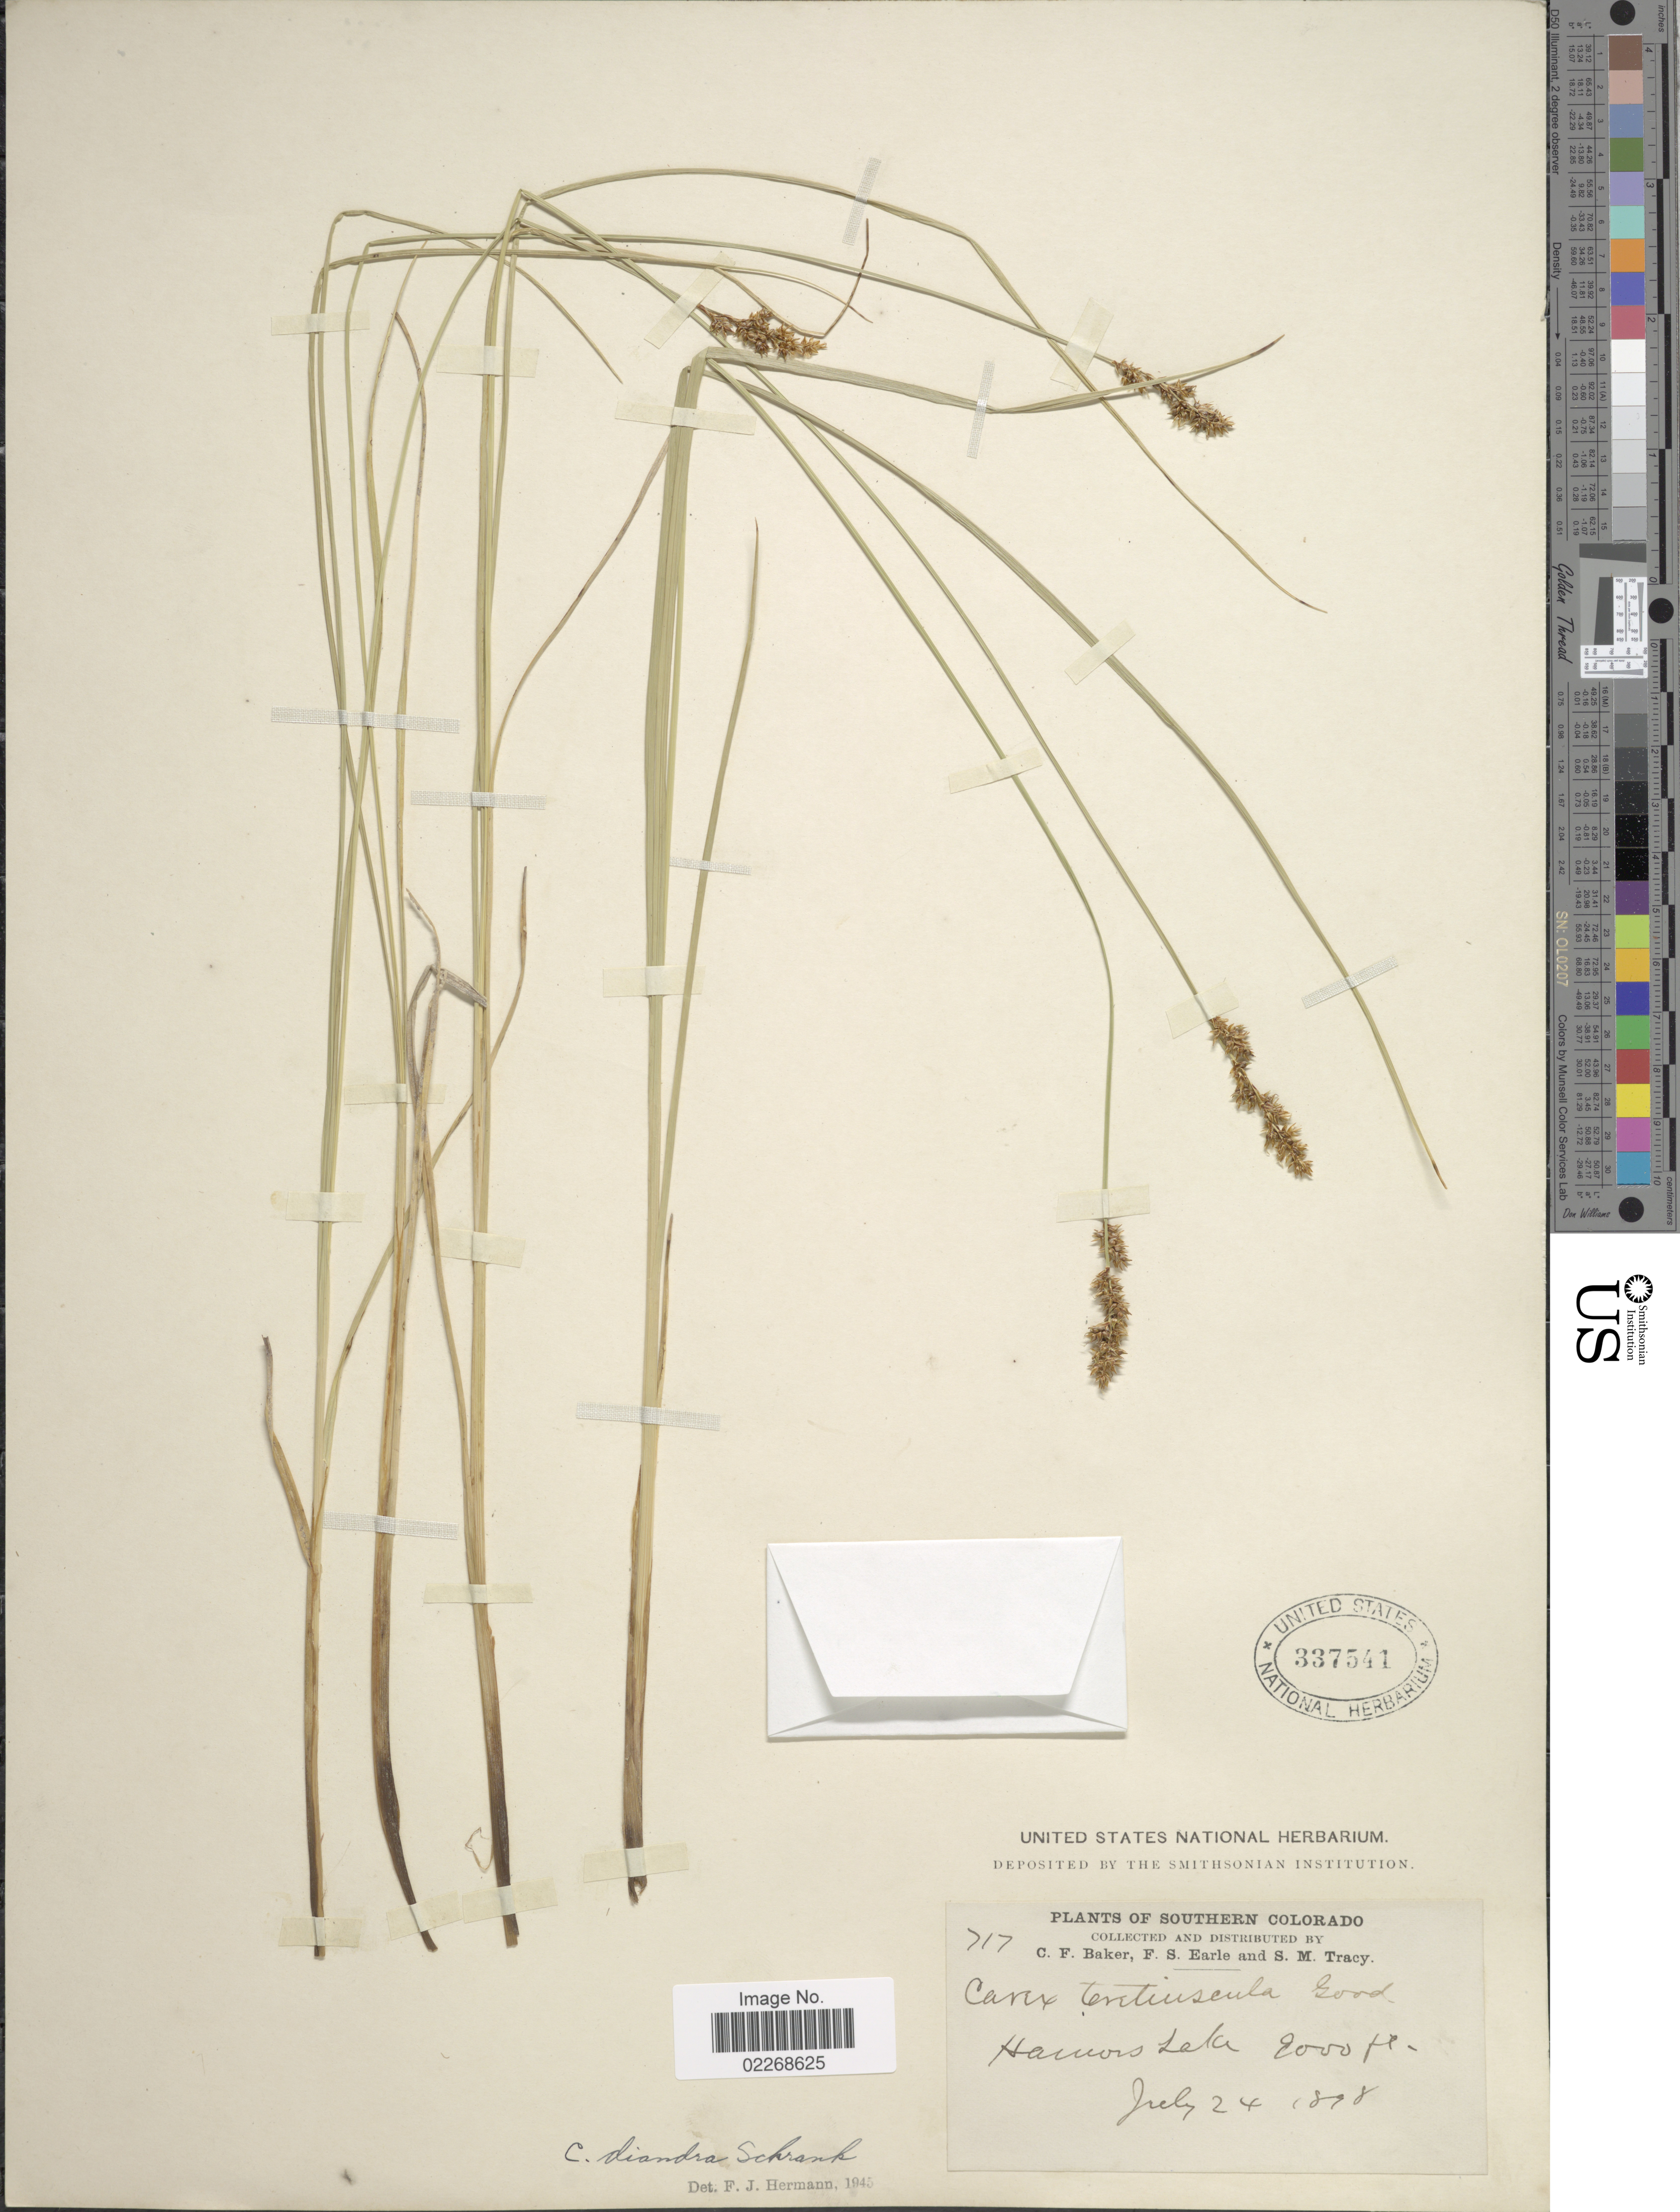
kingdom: Plantae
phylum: Tracheophyta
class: Liliopsida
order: Poales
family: Cyperaceae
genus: Carex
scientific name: Carex diandra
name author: Schrank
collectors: C. F. Baker, F. S. Earle & S. M. Tracy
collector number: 717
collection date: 1898-07-24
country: United States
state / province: Colorado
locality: Southern Colorado, Harrisons lake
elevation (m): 2743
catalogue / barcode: US 337541